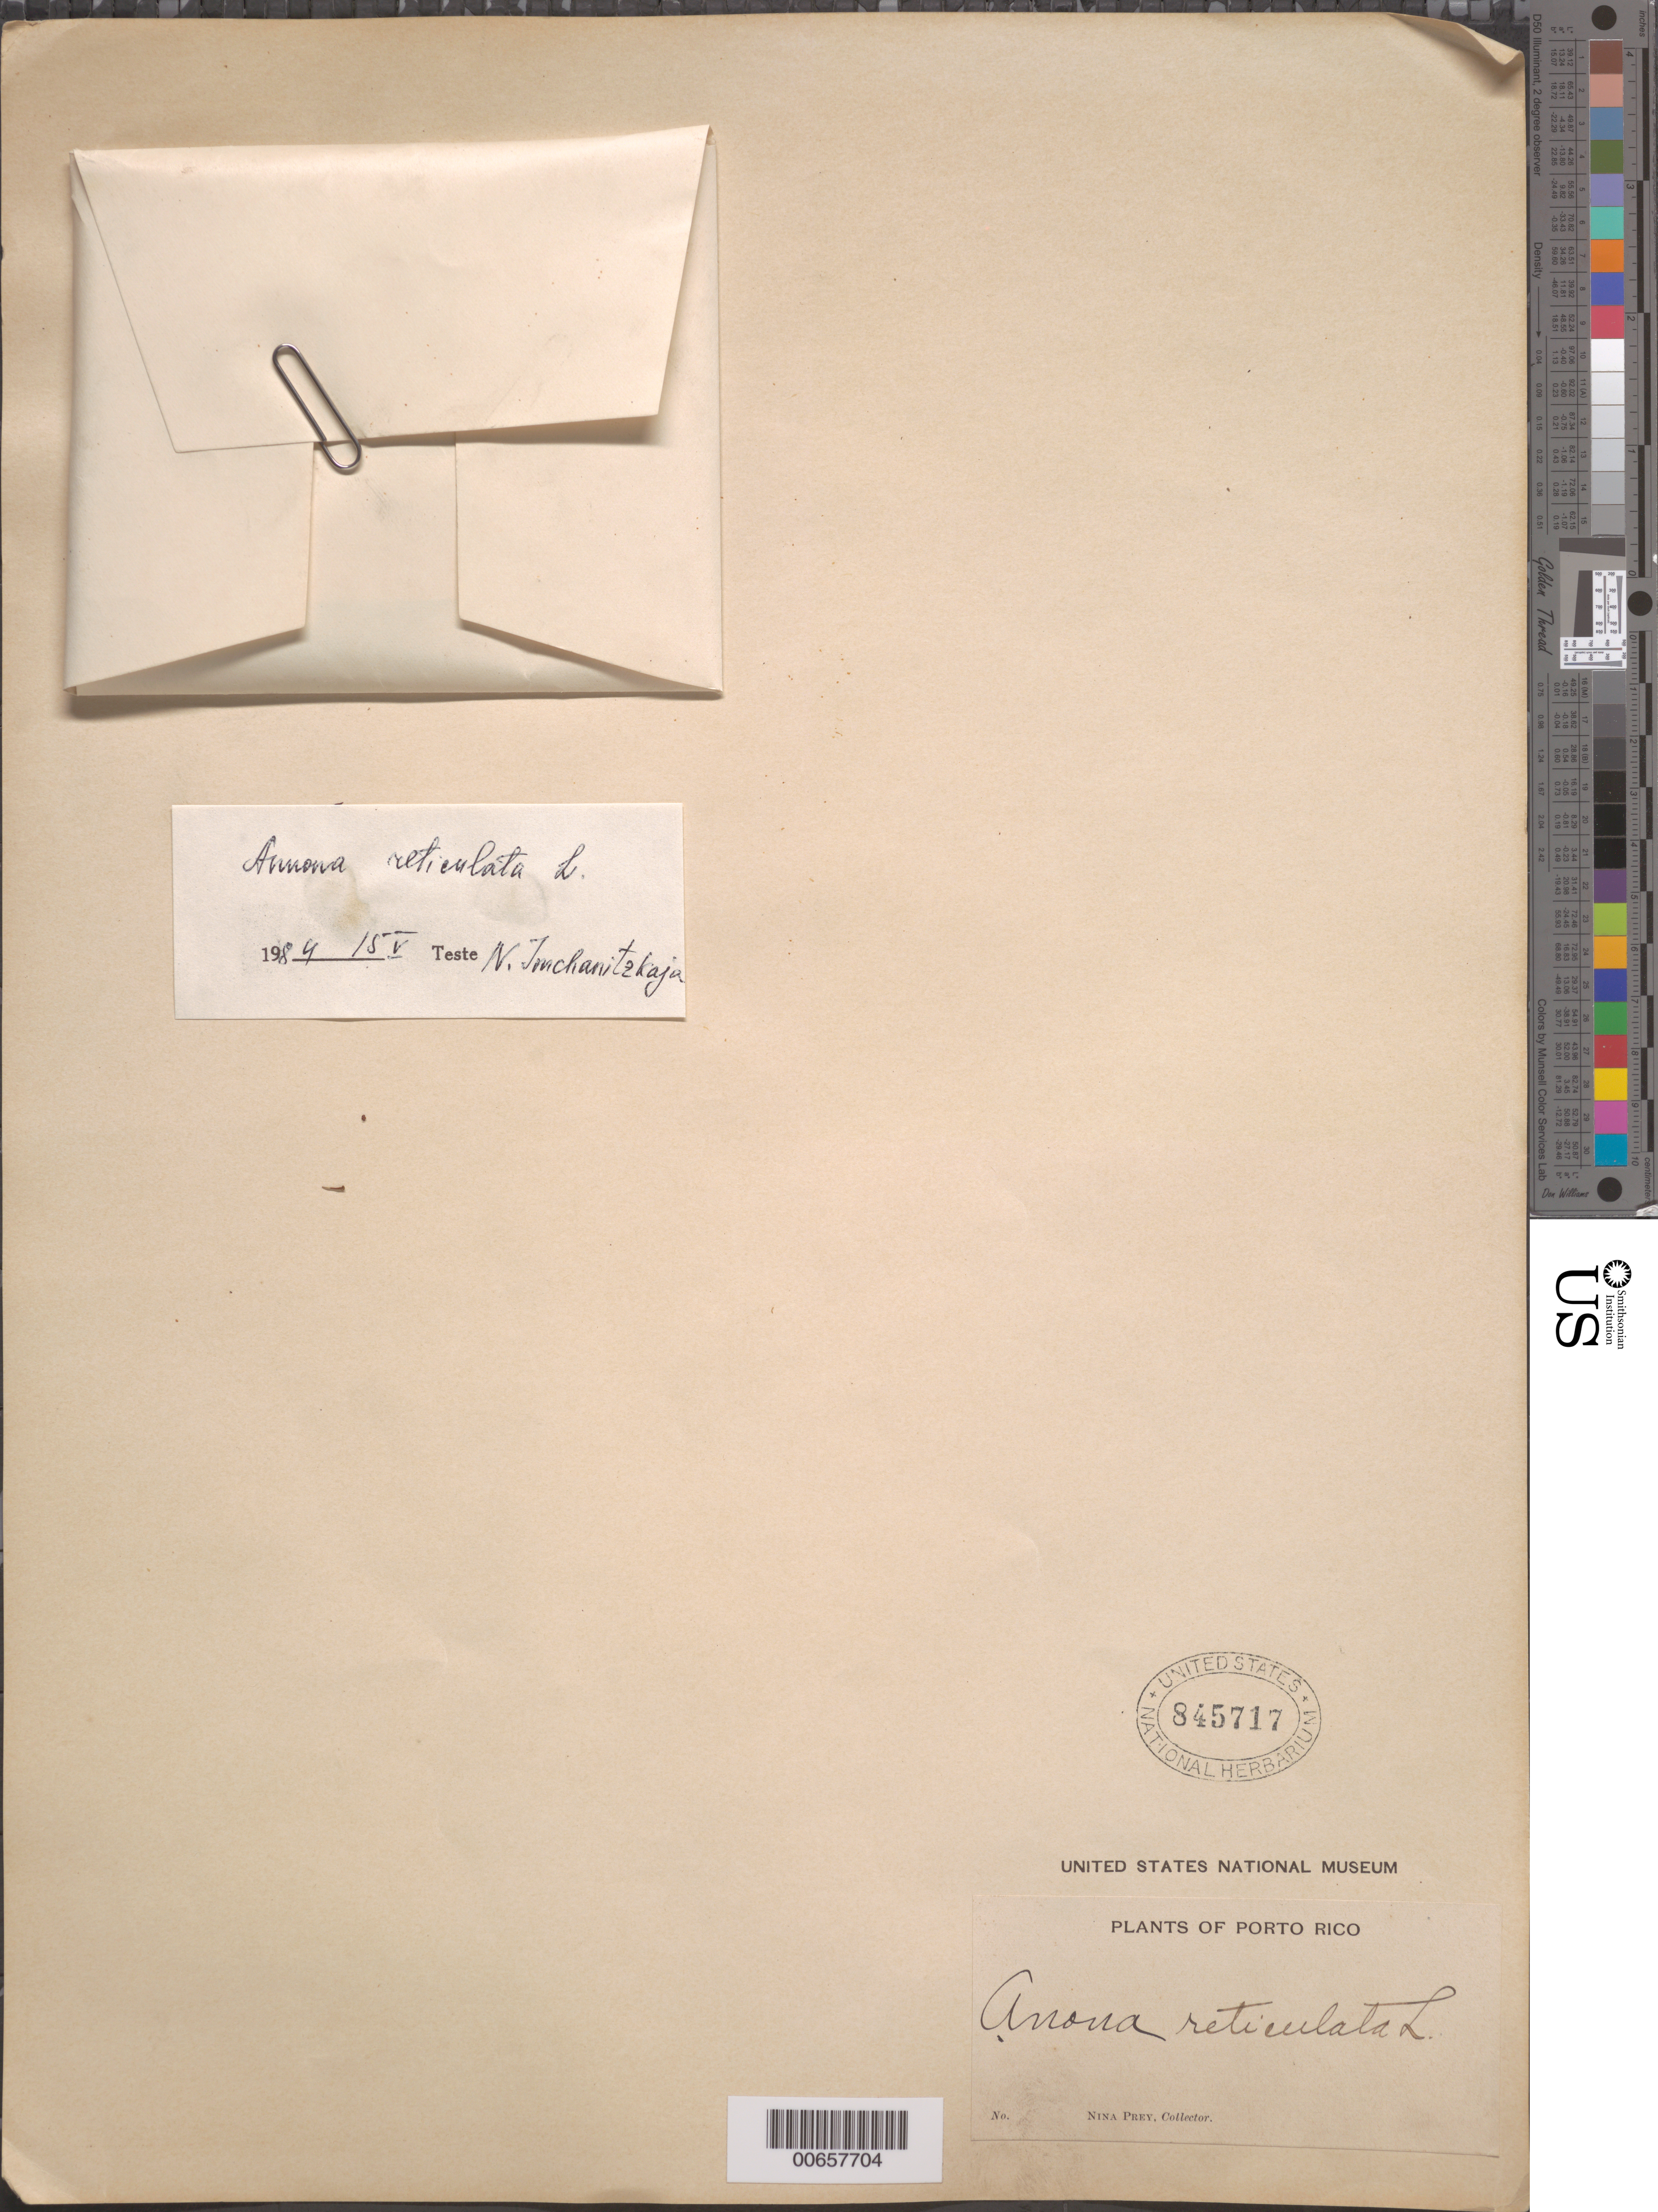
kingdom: Plantae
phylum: Tracheophyta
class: Magnoliopsida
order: Magnoliales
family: Annonaceae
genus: Annona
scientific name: Annona reticulata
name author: L.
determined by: McChanitzkaja, N.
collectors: N. Prey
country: Puerto Rico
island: Greater Antilles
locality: Sierra de Naguabo ad Rio Blanco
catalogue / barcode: US 845717